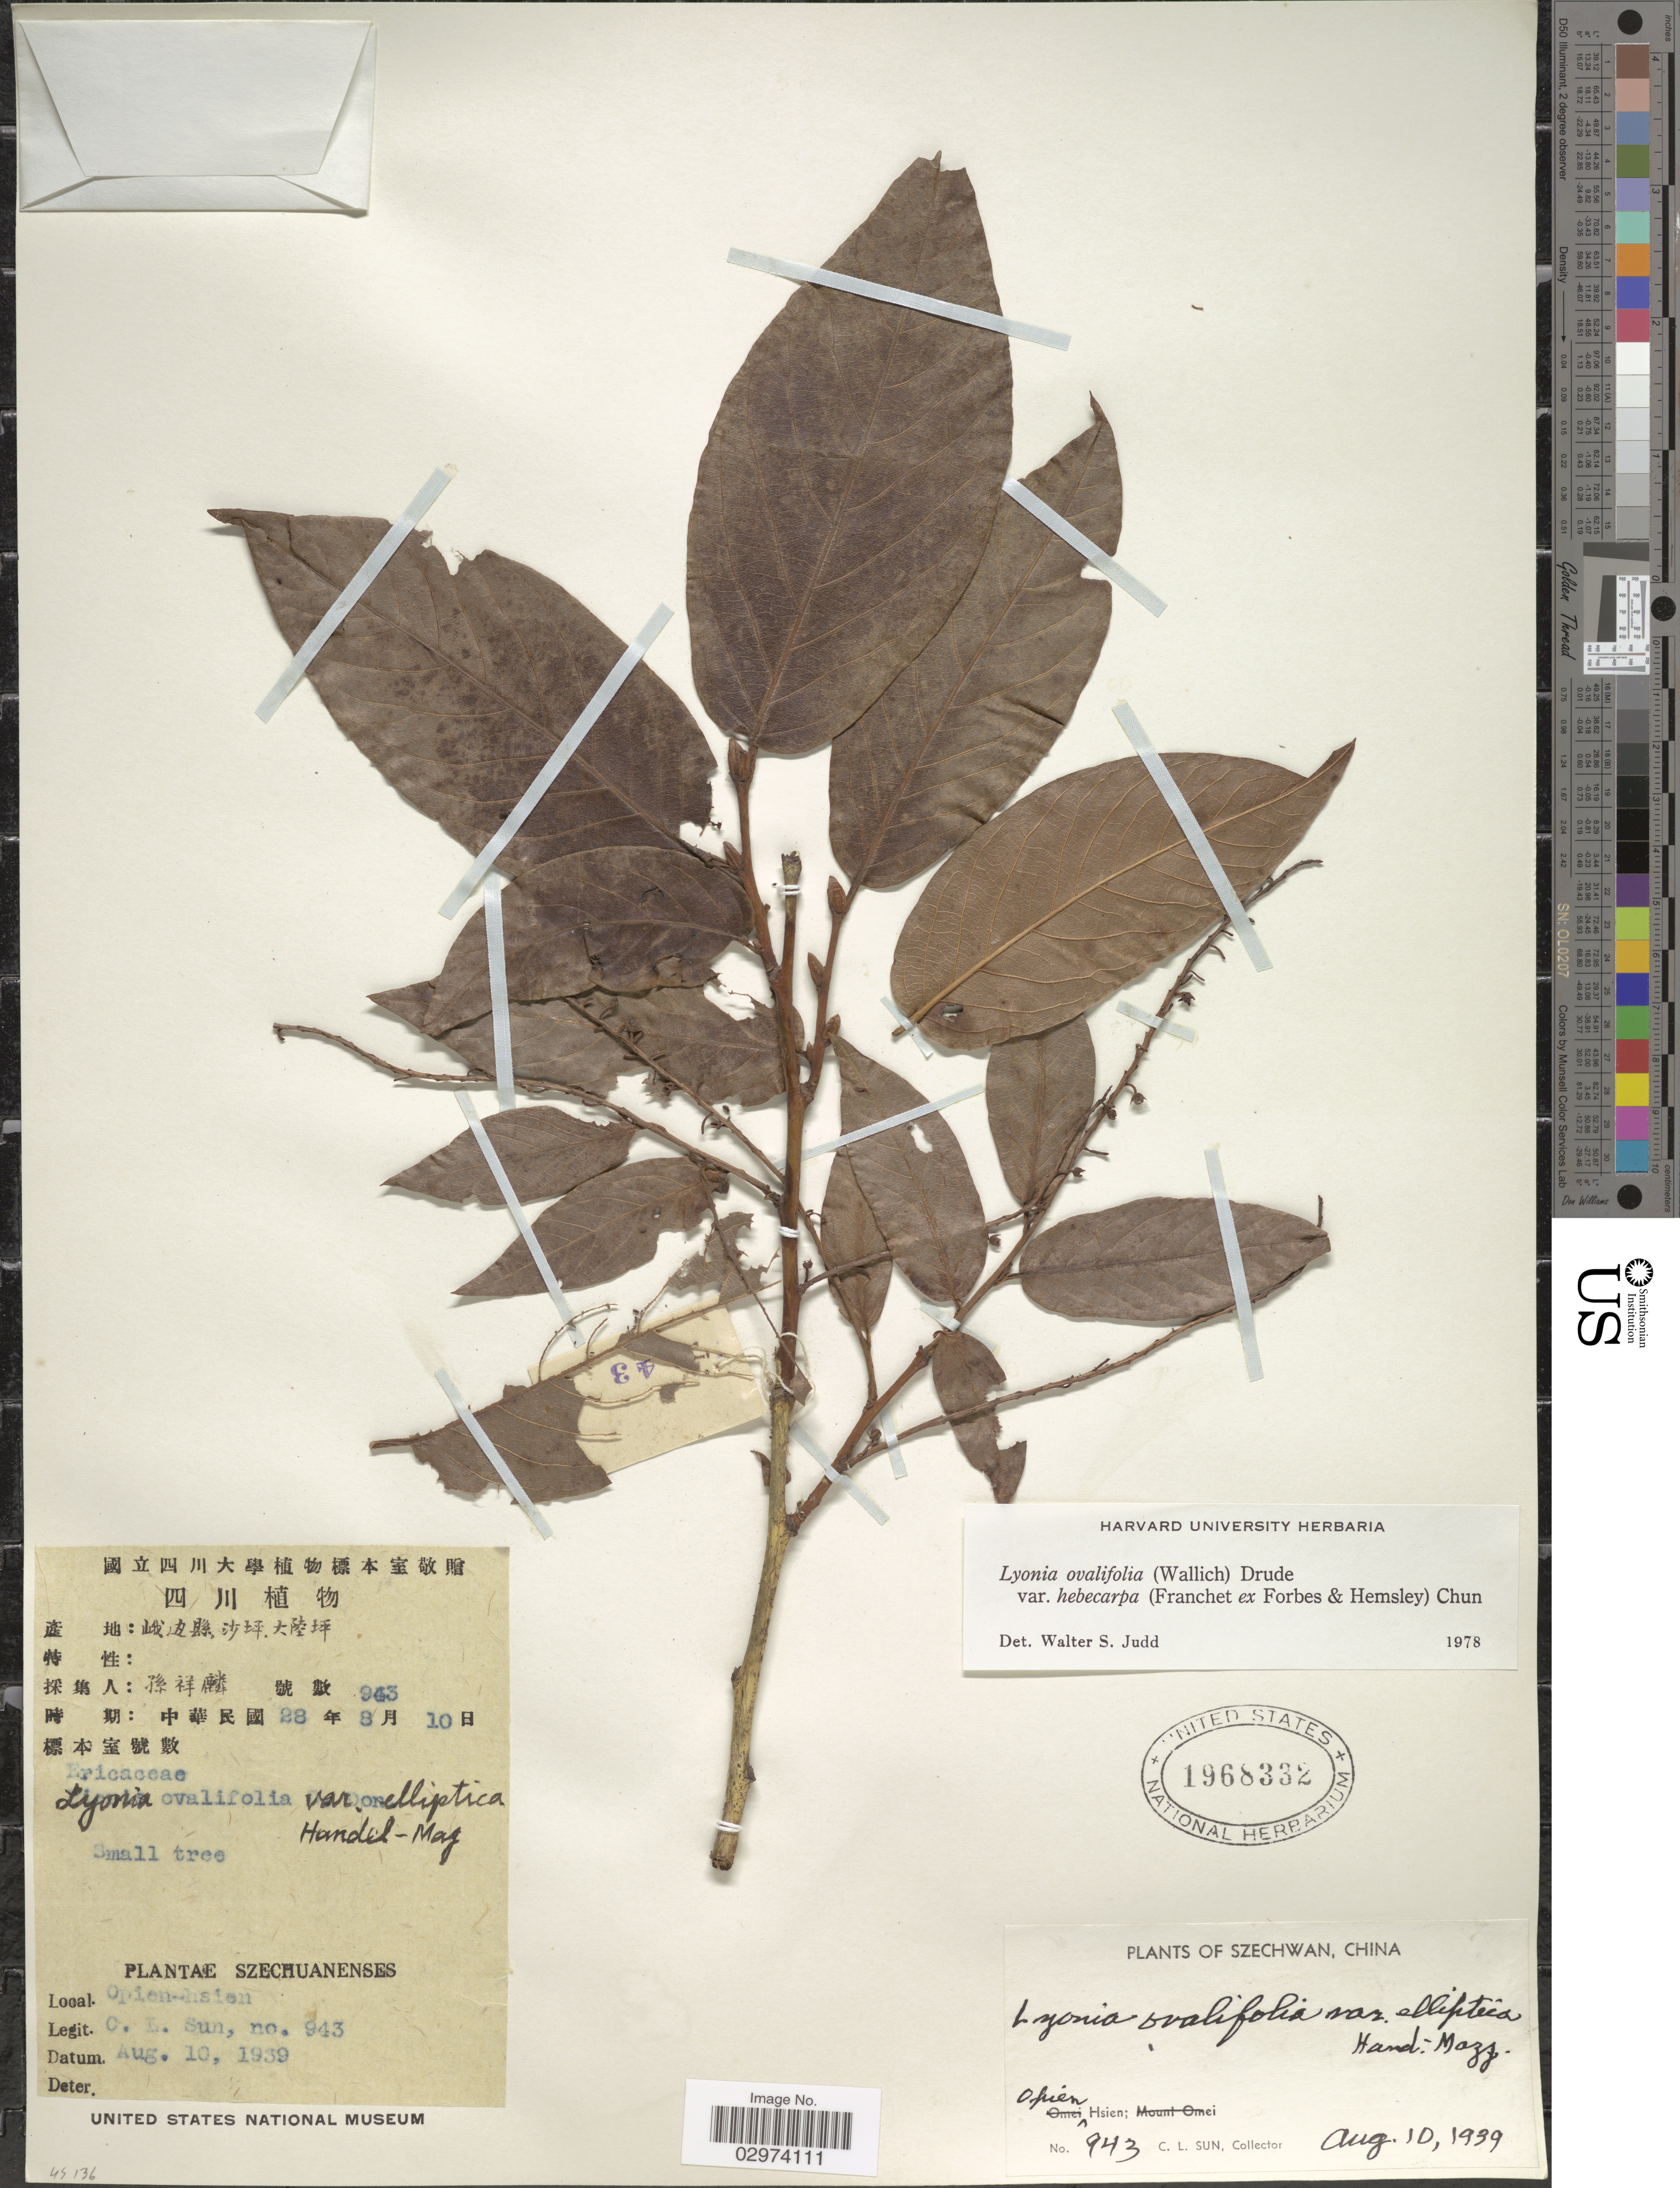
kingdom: Plantae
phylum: Tracheophyta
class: Magnoliopsida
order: Ericales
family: Ericaceae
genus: Lyonia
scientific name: Lyonia ovalifolia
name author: (Wall.) Drude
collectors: C. Sun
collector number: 943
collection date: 1939-08-10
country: China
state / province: Sichuan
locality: Szechwan. Opien Hsien.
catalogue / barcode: US 1968332